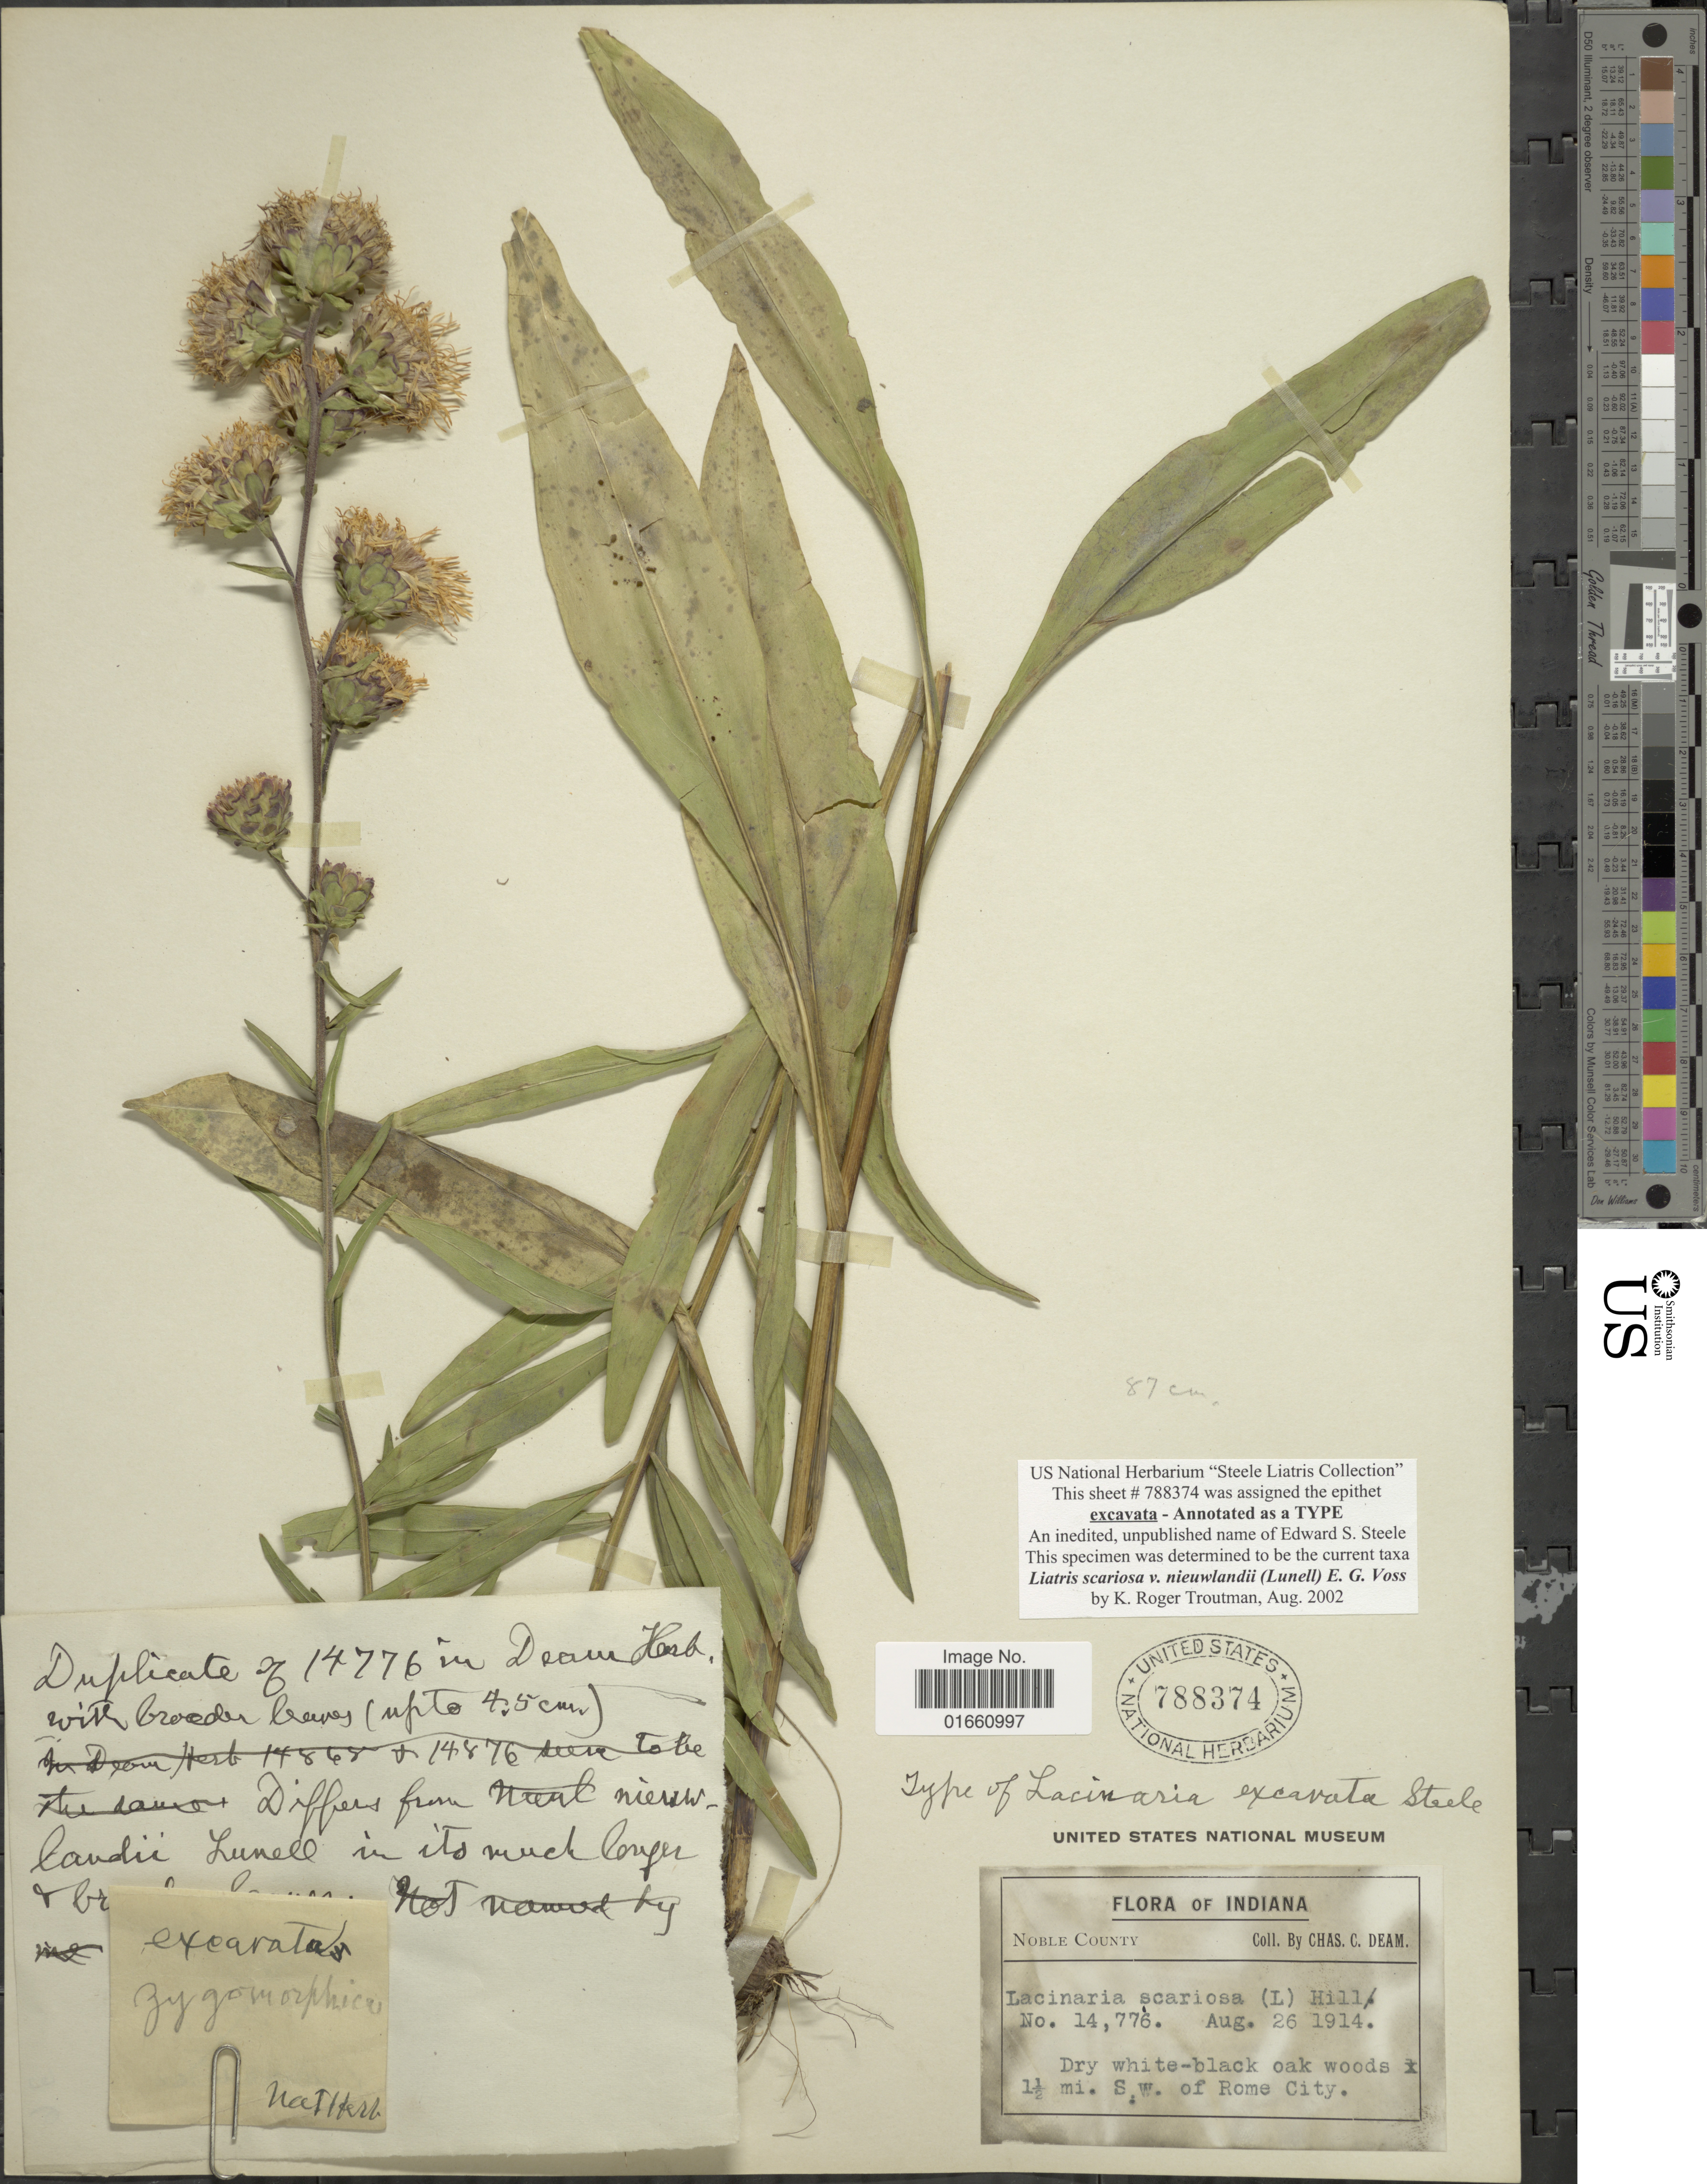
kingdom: Plantae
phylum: Tracheophyta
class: Magnoliopsida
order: Asterales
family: Asteraceae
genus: Liatris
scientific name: Liatris scariosa var. nieuwlandii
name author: (Lunell) E.G. Voss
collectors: C. C. Deam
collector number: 14776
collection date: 1914-08-26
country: United States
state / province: Indiana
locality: Noble County, 1 ½ mi. S.W. of Rome City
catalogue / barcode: US 788374